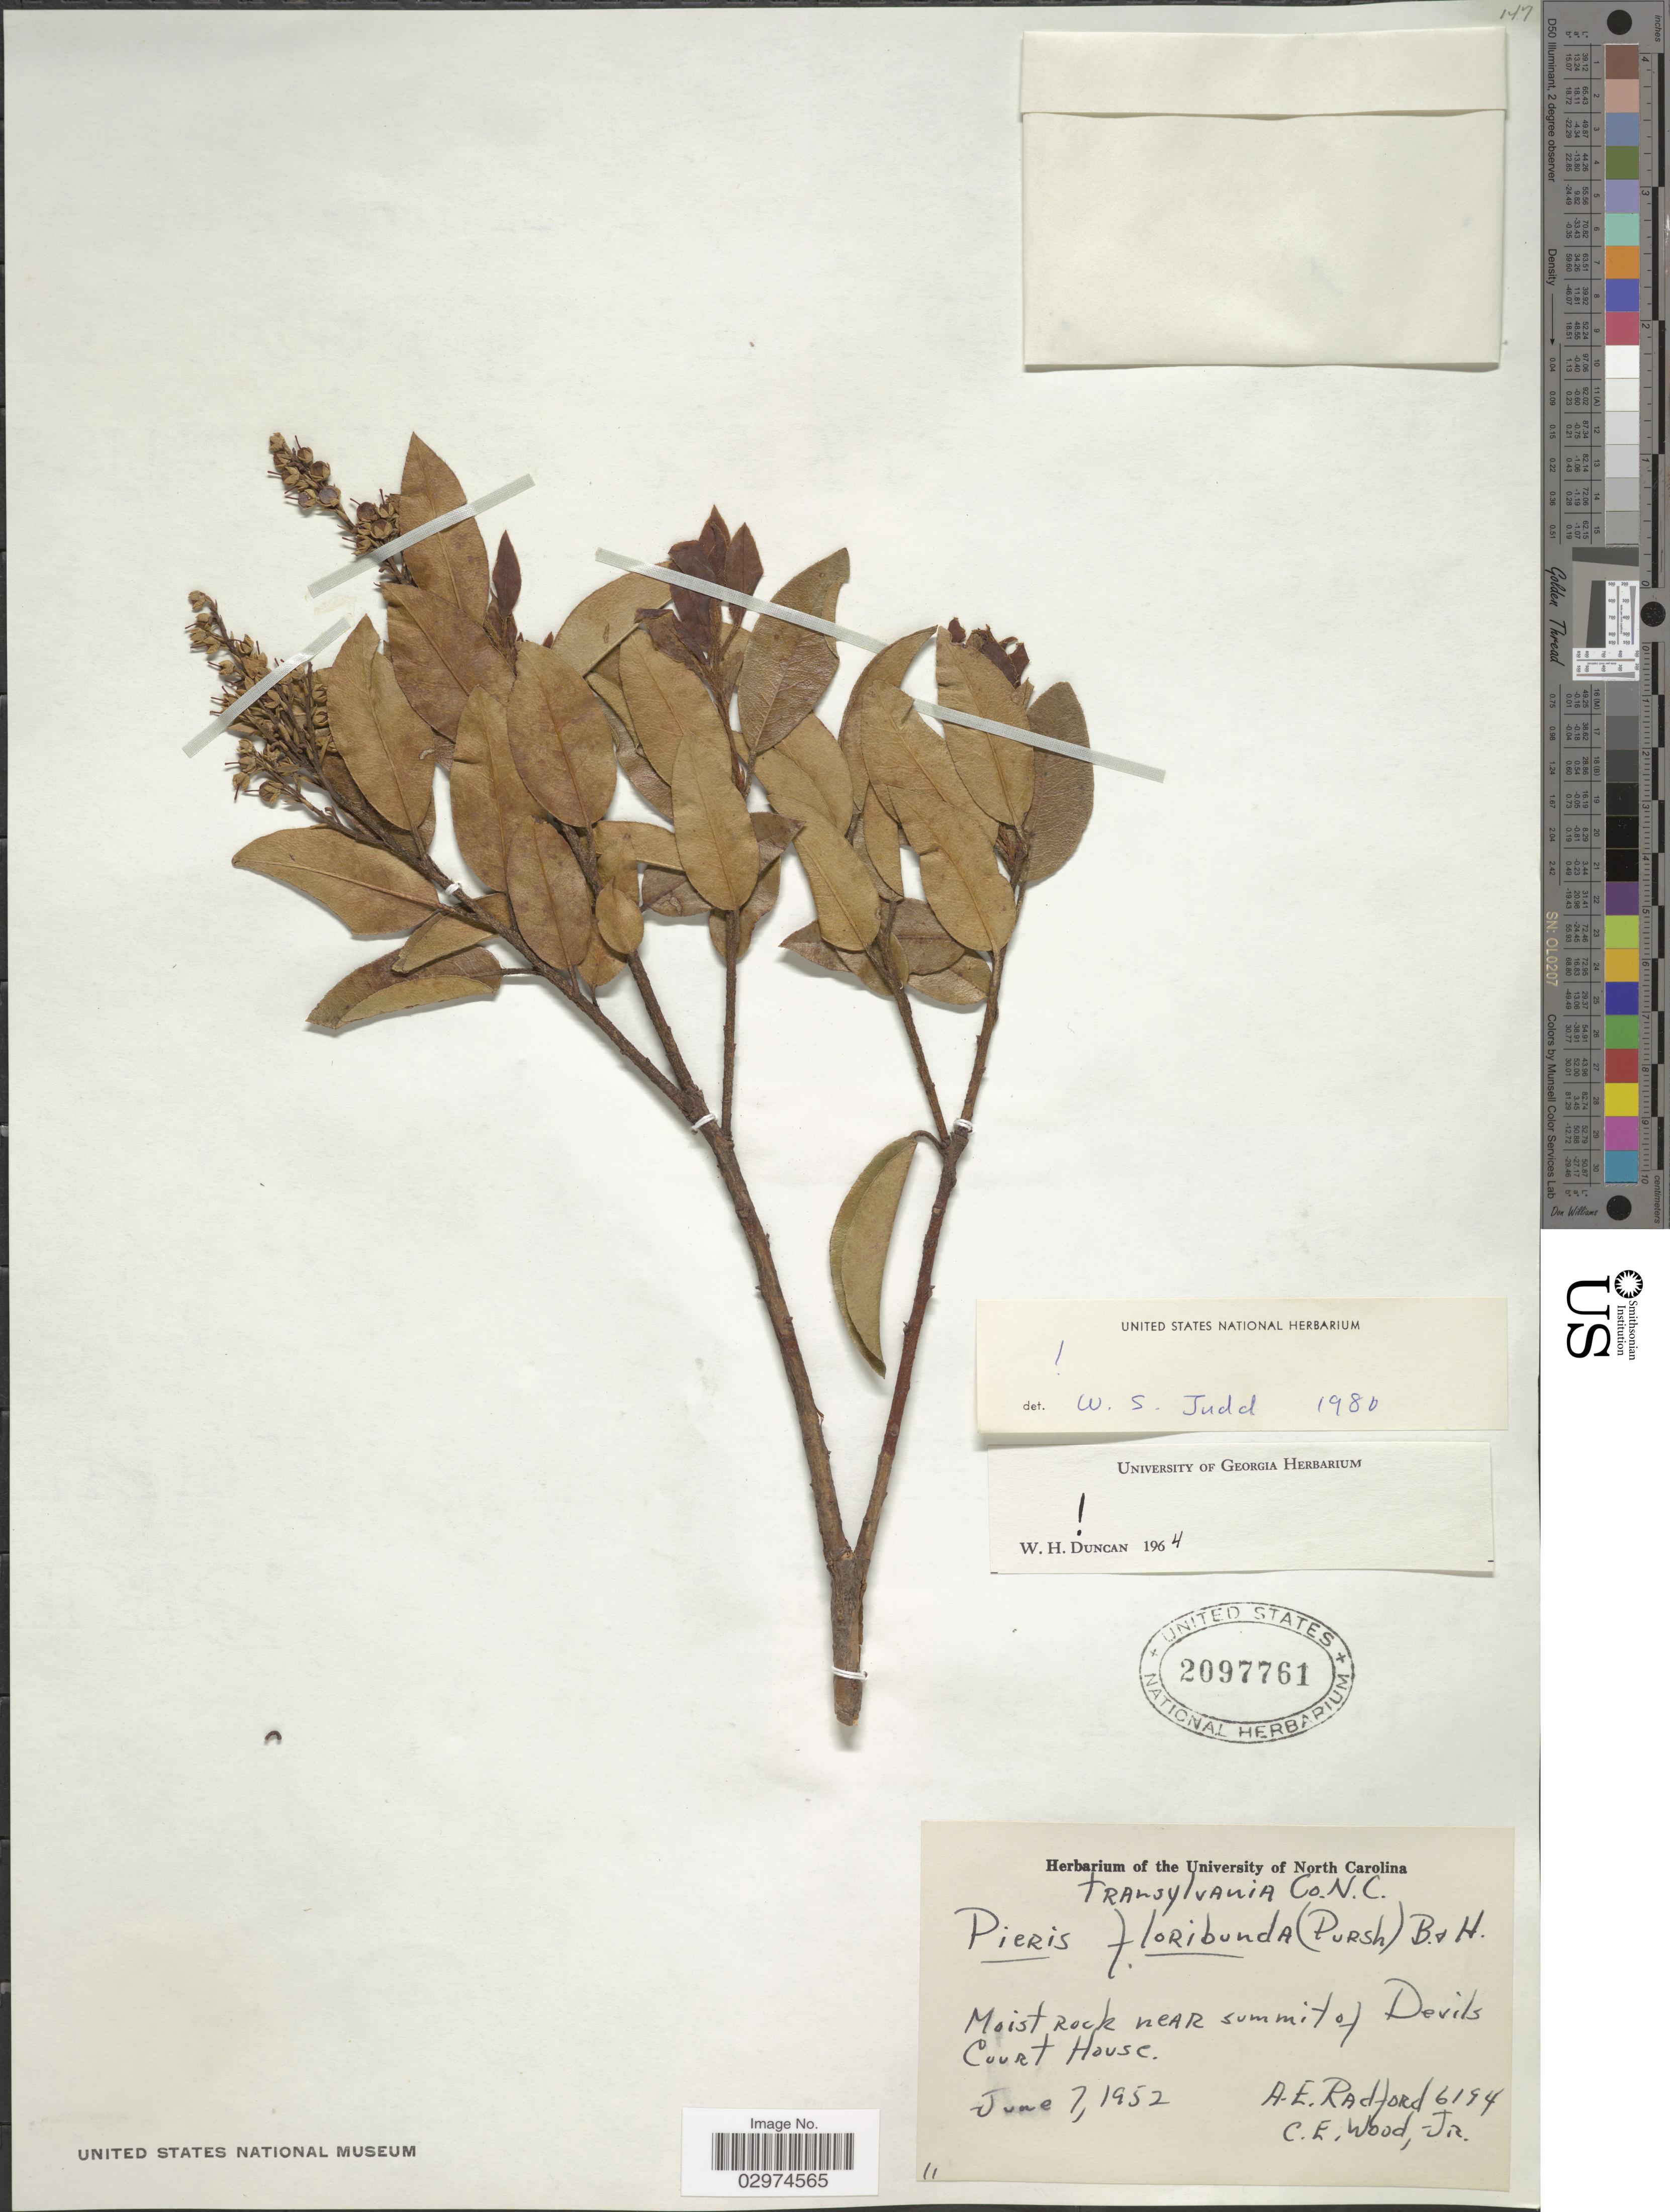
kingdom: Plantae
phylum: Tracheophyta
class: Magnoliopsida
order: Ericales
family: Ericaceae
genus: Pieris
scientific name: Pieris floribunda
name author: (Pursh) Benth. & Hook. f.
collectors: A. E. Radford & C. Wood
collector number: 6194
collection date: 1952-06-07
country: United States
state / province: North Carolina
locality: Transylvania Co., Moist rock near summit of Devils Court House.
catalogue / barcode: US 2097761